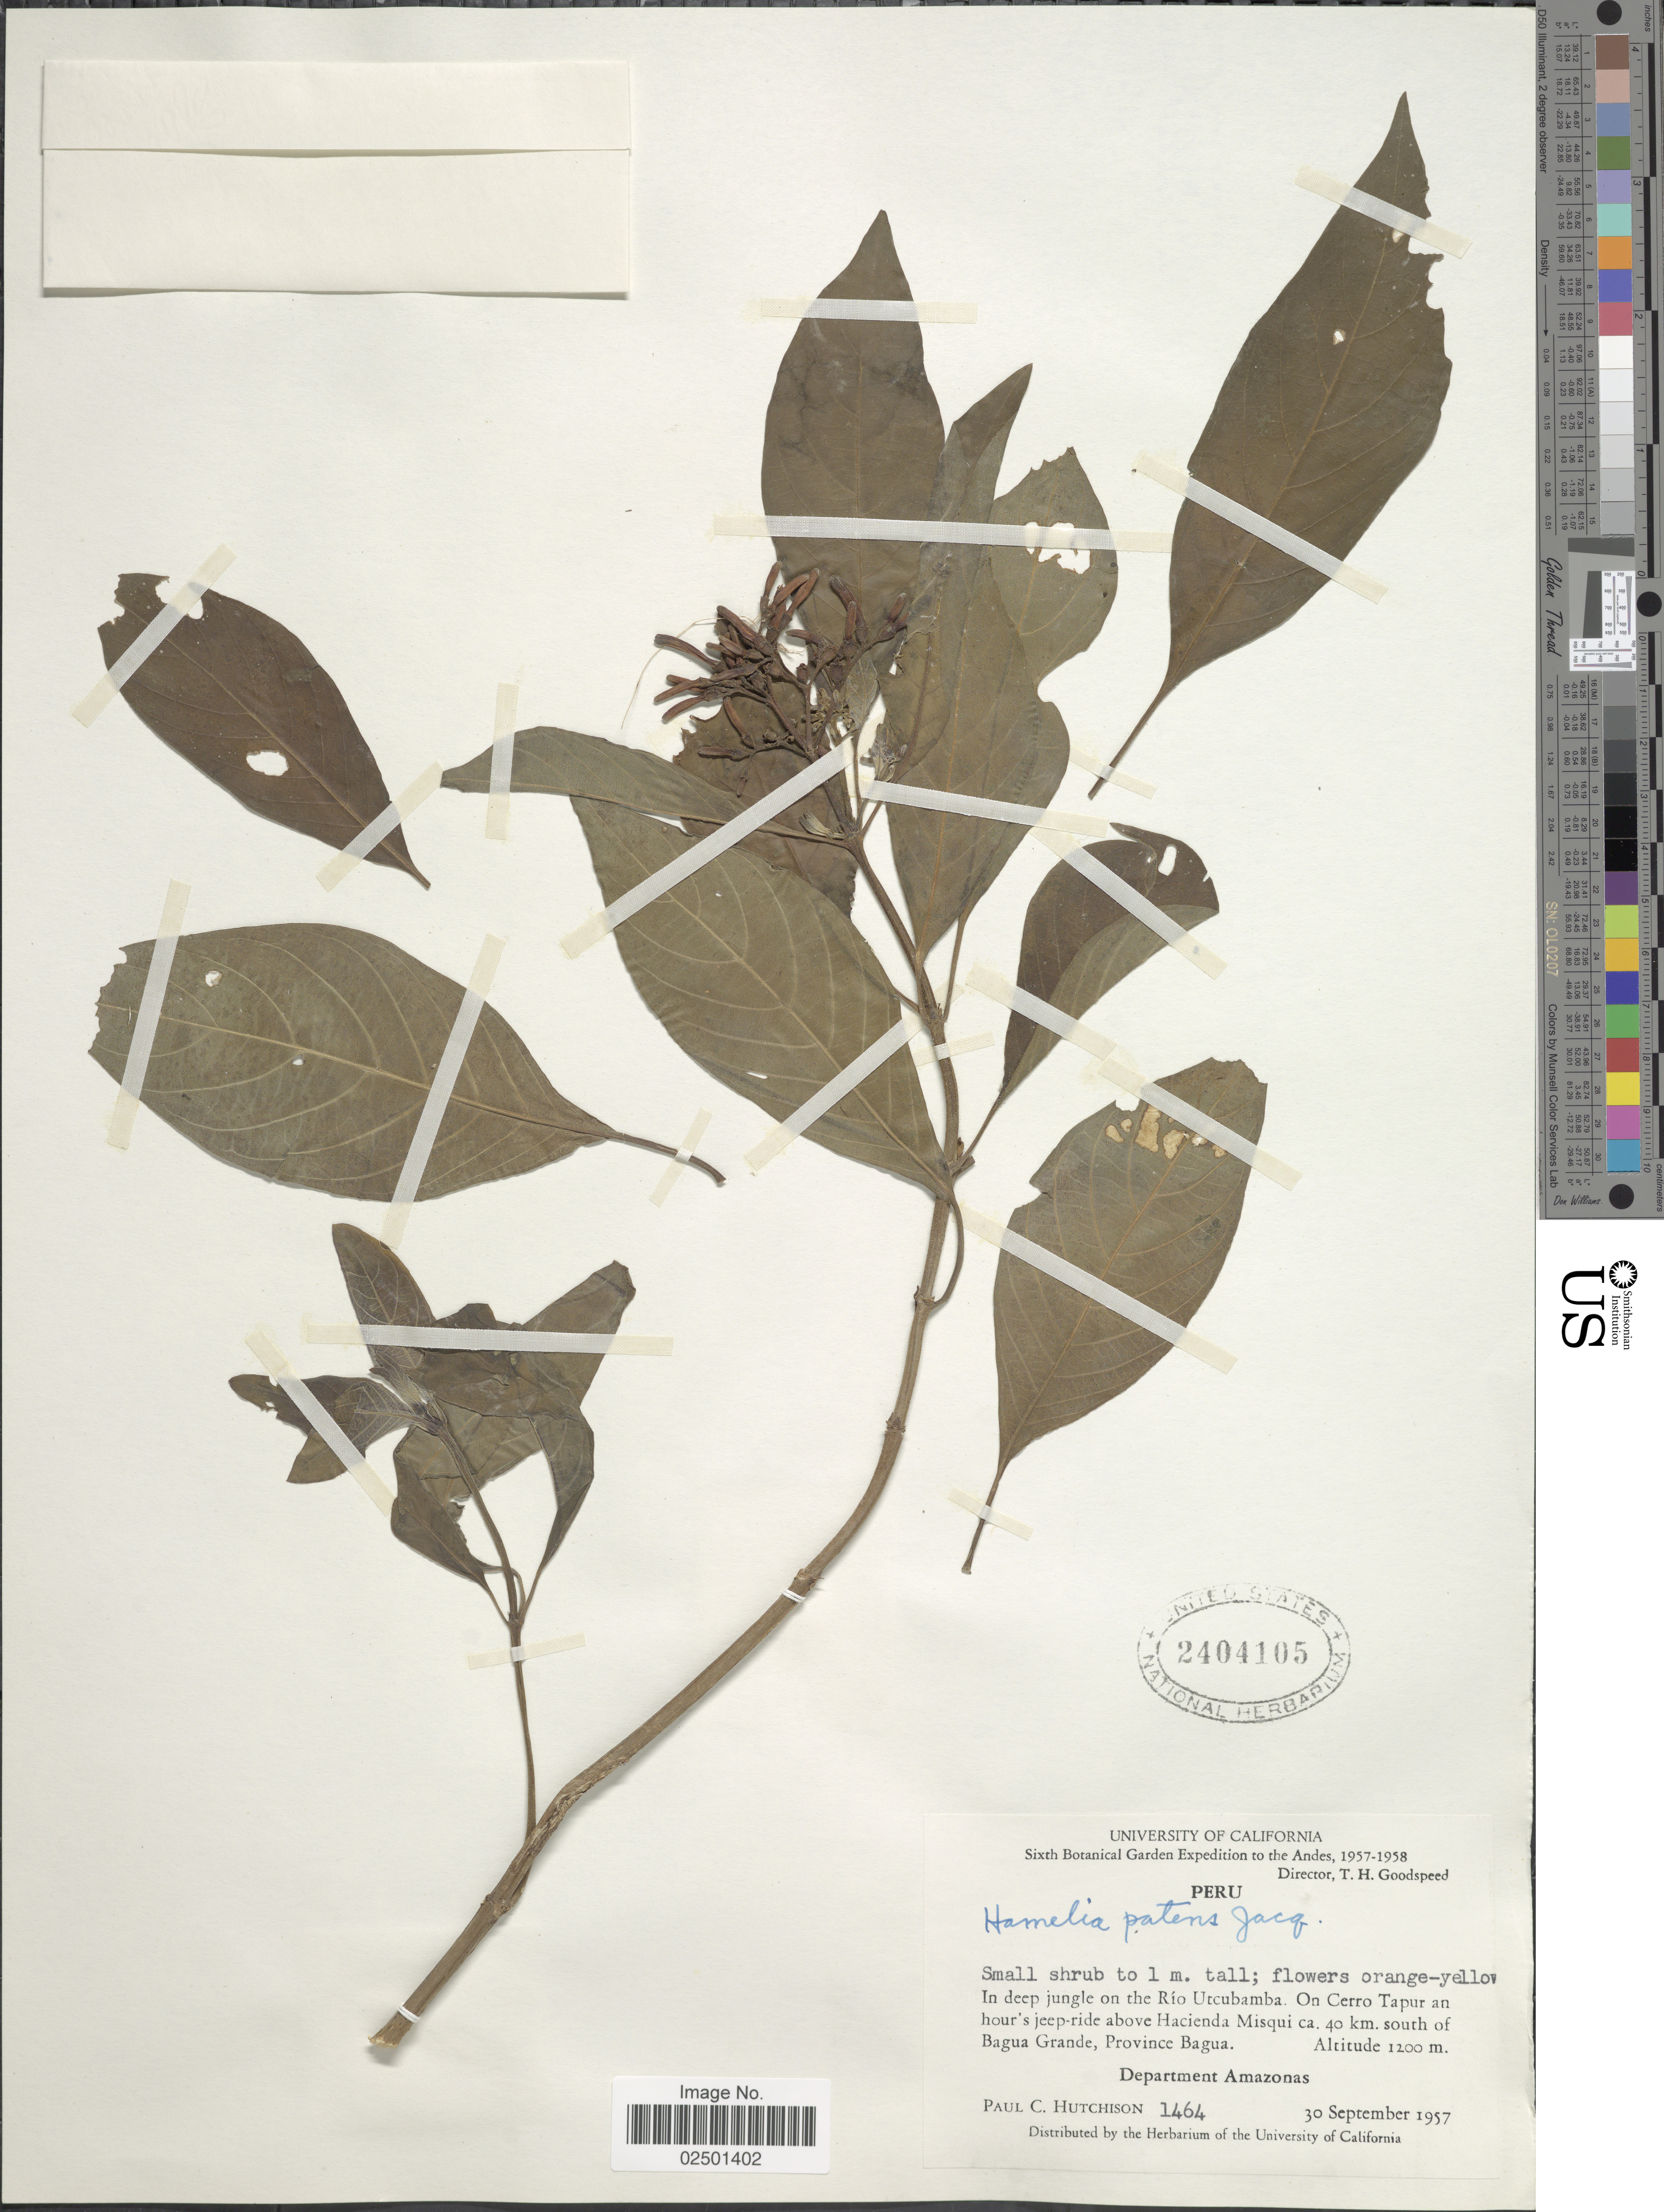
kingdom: Plantae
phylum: Tracheophyta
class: Magnoliopsida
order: Gentianales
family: Rubiaceae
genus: Hamelia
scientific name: Hamelia patens var. patens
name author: Jacq.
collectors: P. C. Hutchison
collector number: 1464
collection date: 1957-09-30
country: Peru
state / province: Amazonas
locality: In deep jungle on the Rio Utcubamba. On Cerro Tapur an hour's jeep-ride above Hacienda Misqui ca. 40 km. south of Bagua Grande, Province Bagua. Department Amazonas.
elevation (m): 1200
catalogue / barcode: US 2404105